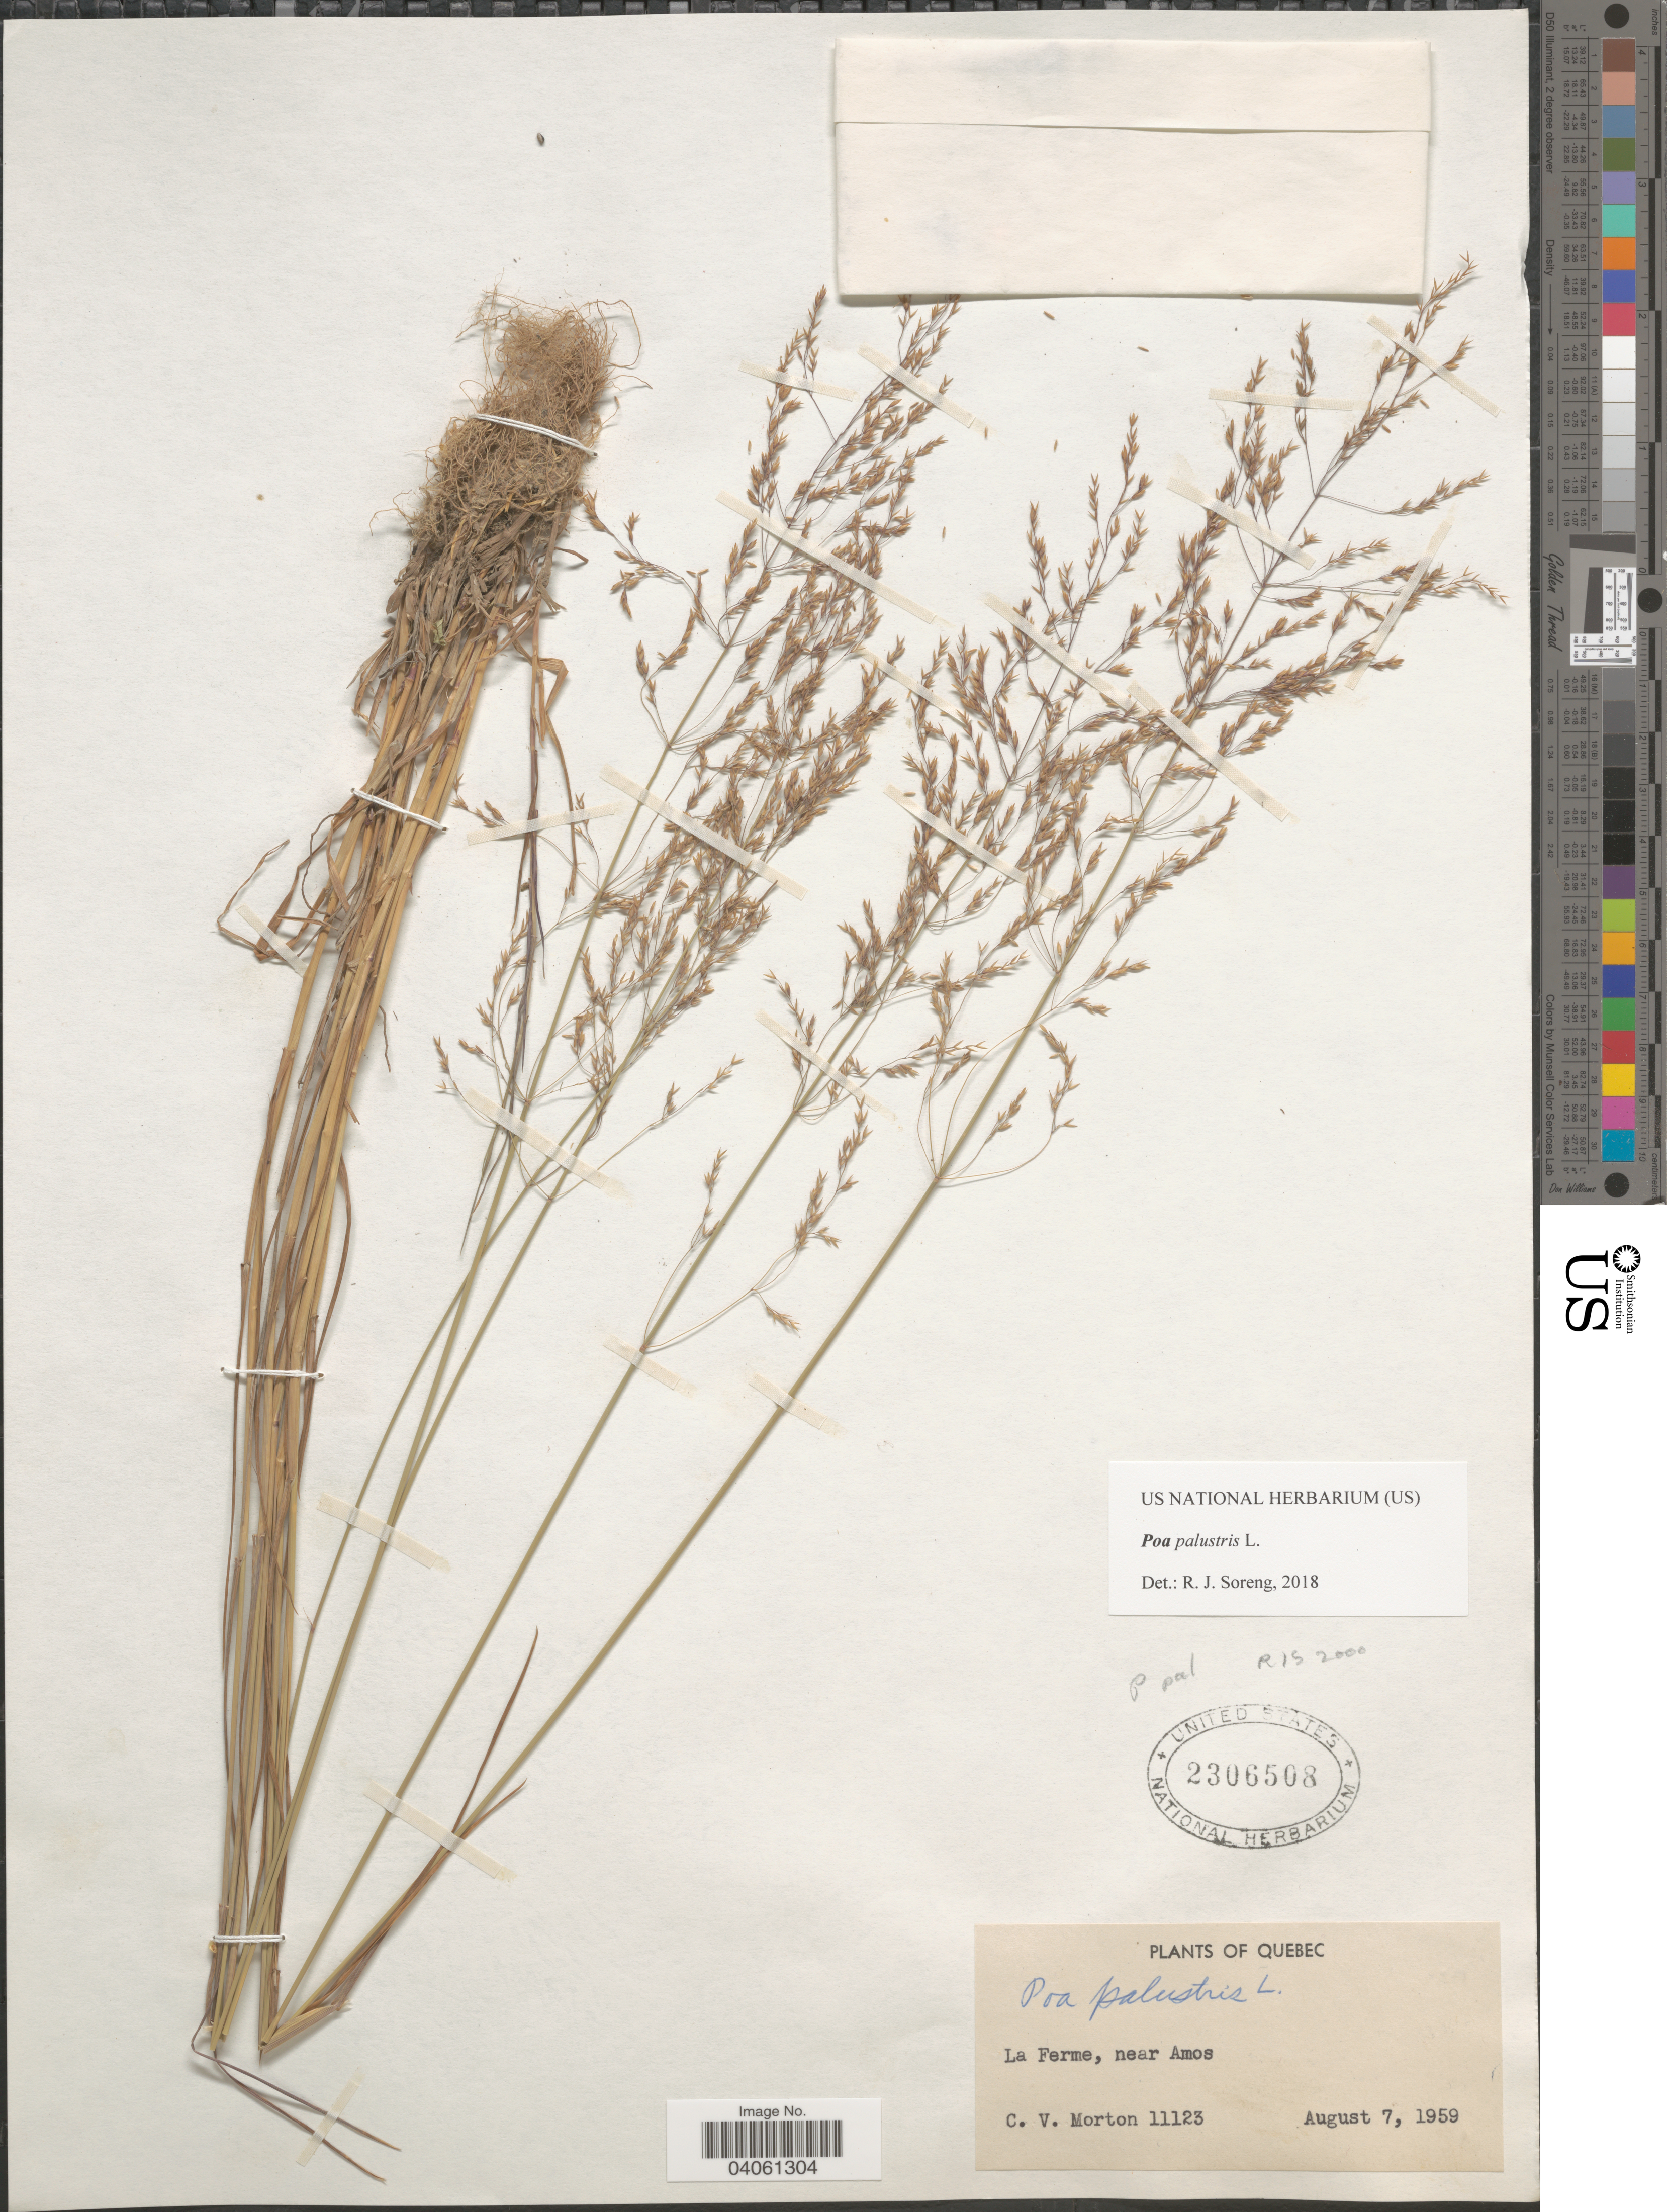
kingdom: Plantae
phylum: Tracheophyta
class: Liliopsida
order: Poales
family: Poaceae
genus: Poa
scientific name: Poa palustris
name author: L.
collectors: C. V. Morton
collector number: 11123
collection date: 1959-08-07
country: Canada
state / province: Quebec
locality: La Ferme, near Amos.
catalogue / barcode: US 2306508